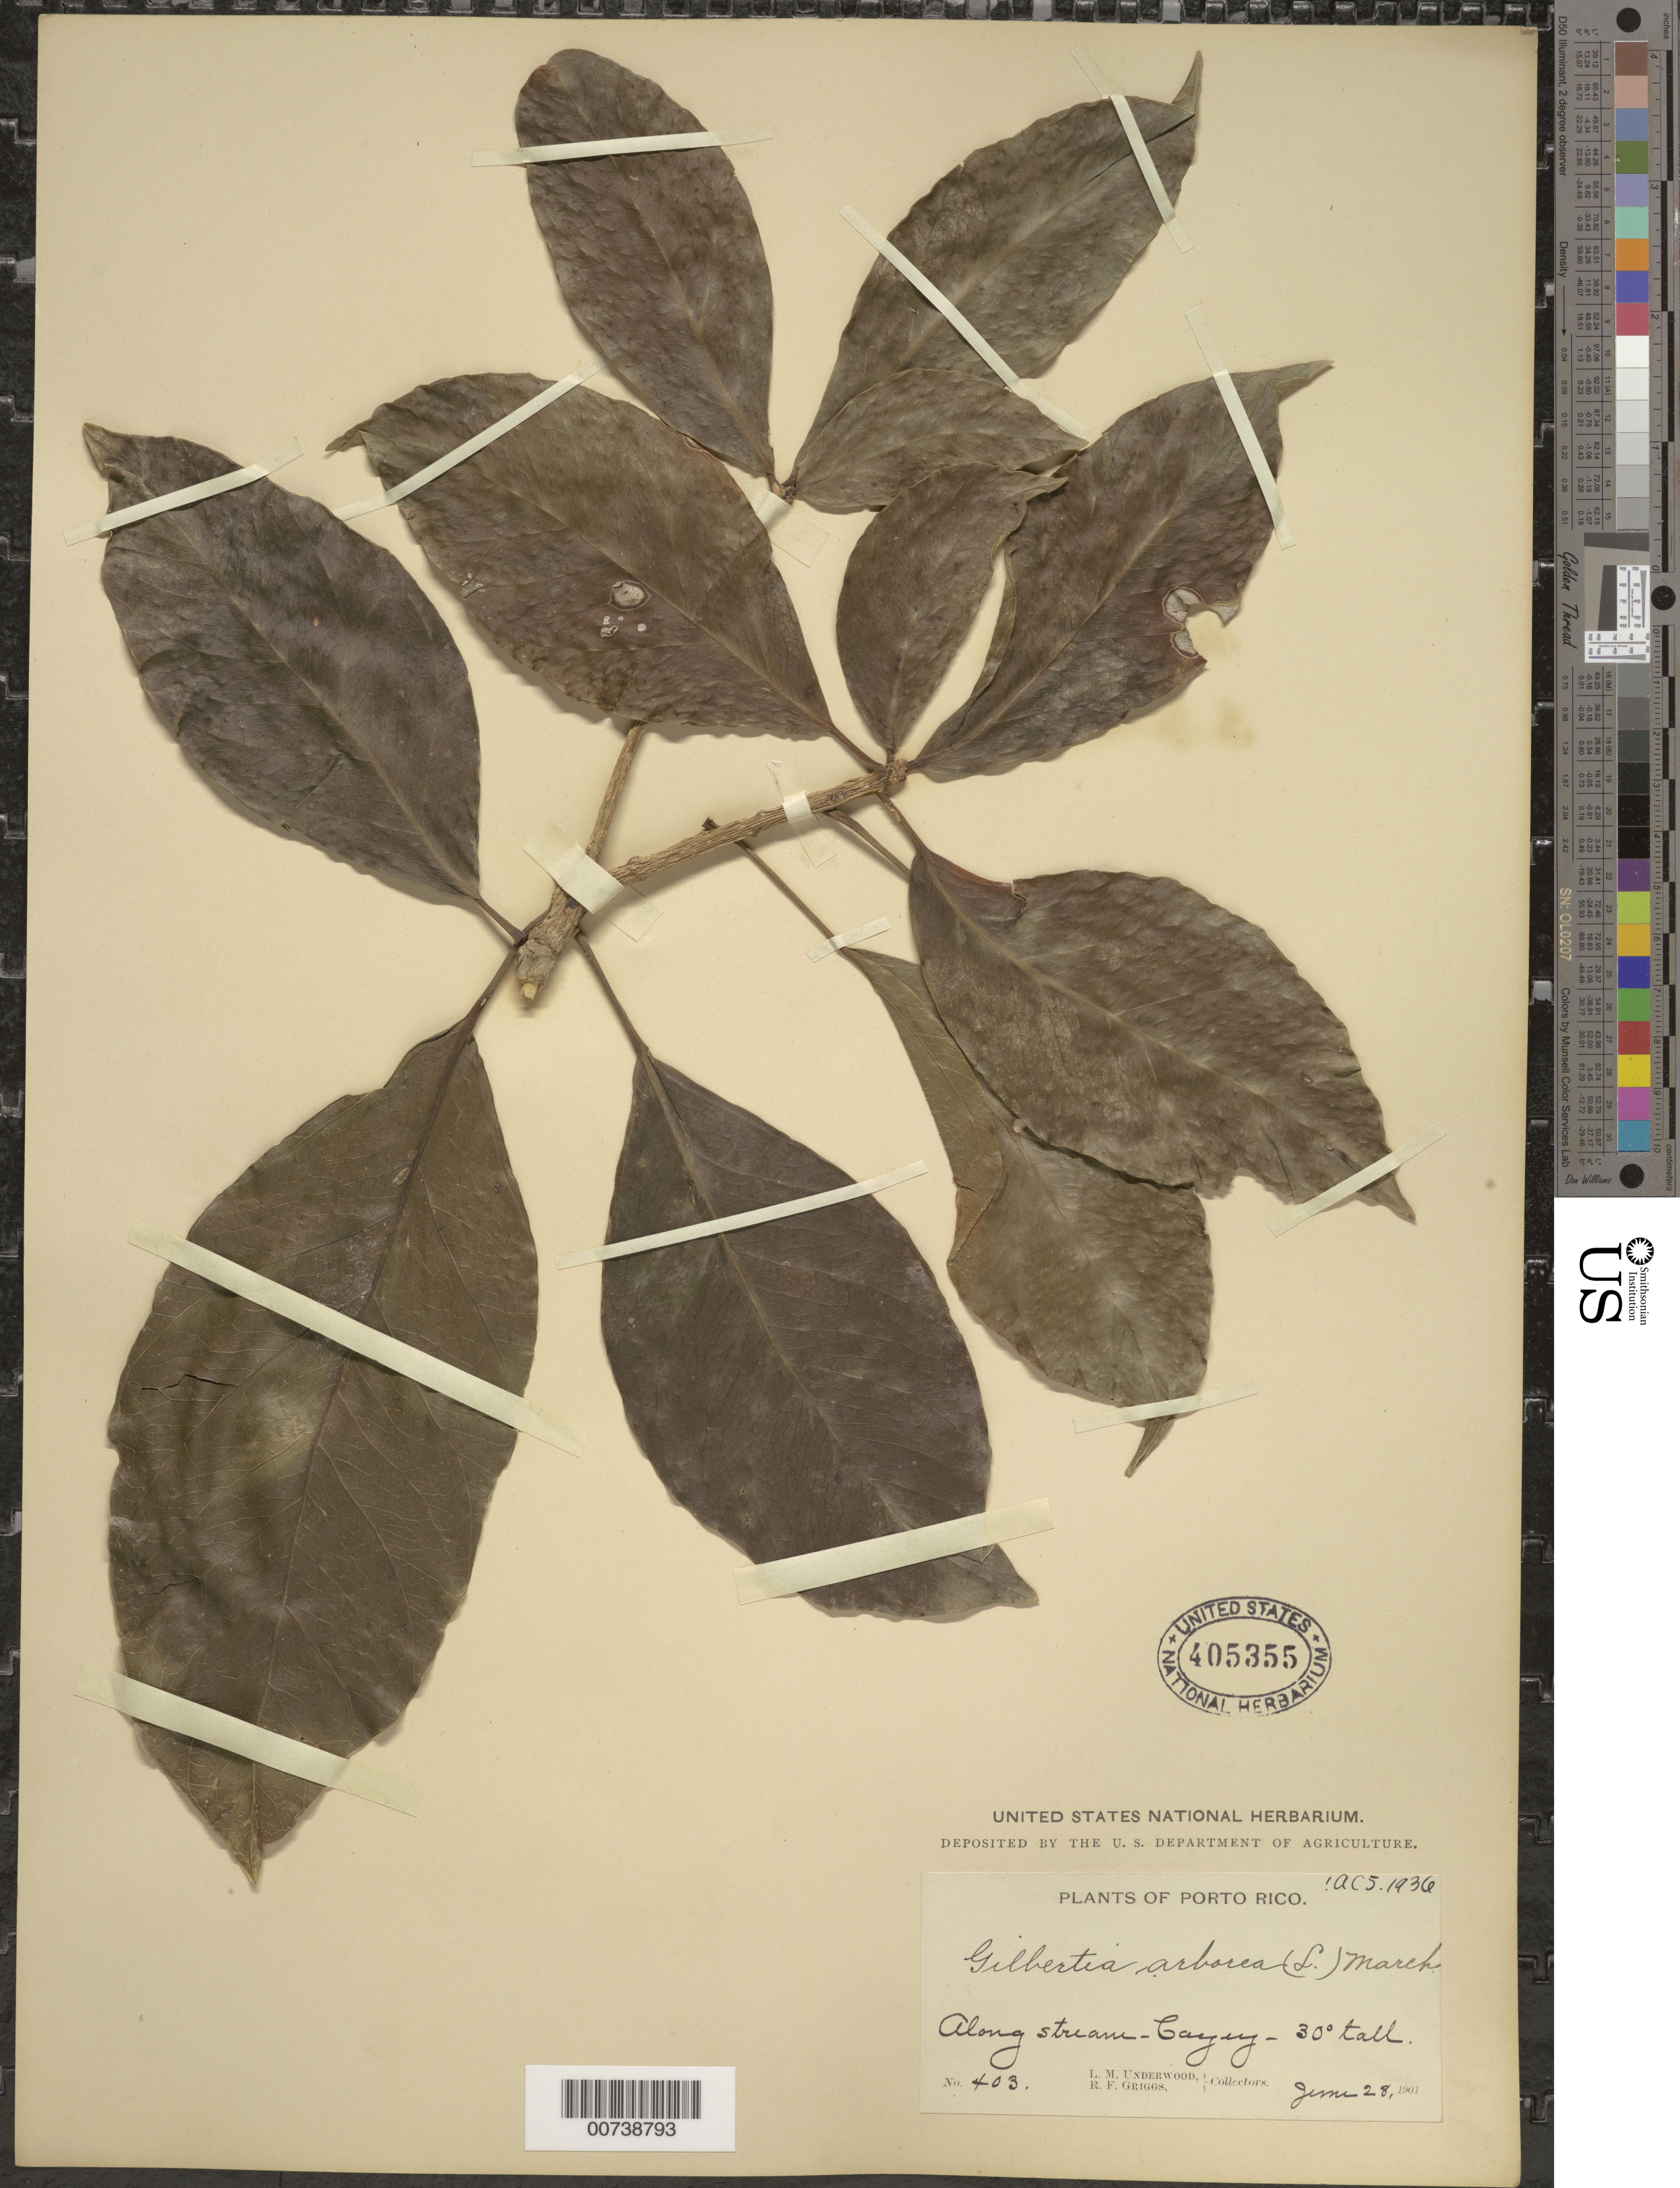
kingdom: Plantae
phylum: Tracheophyta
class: Magnoliopsida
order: Apiales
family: Araliaceae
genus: Dendropanax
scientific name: Dendropanax arboreus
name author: (L.) Decne. & Planch.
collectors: L. M. Underwood & R. F. Griggs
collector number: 403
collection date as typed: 28 Jun 1901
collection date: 1901-06-28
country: Puerto Rico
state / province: Cayey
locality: Cayey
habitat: Along stream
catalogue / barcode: US 405355